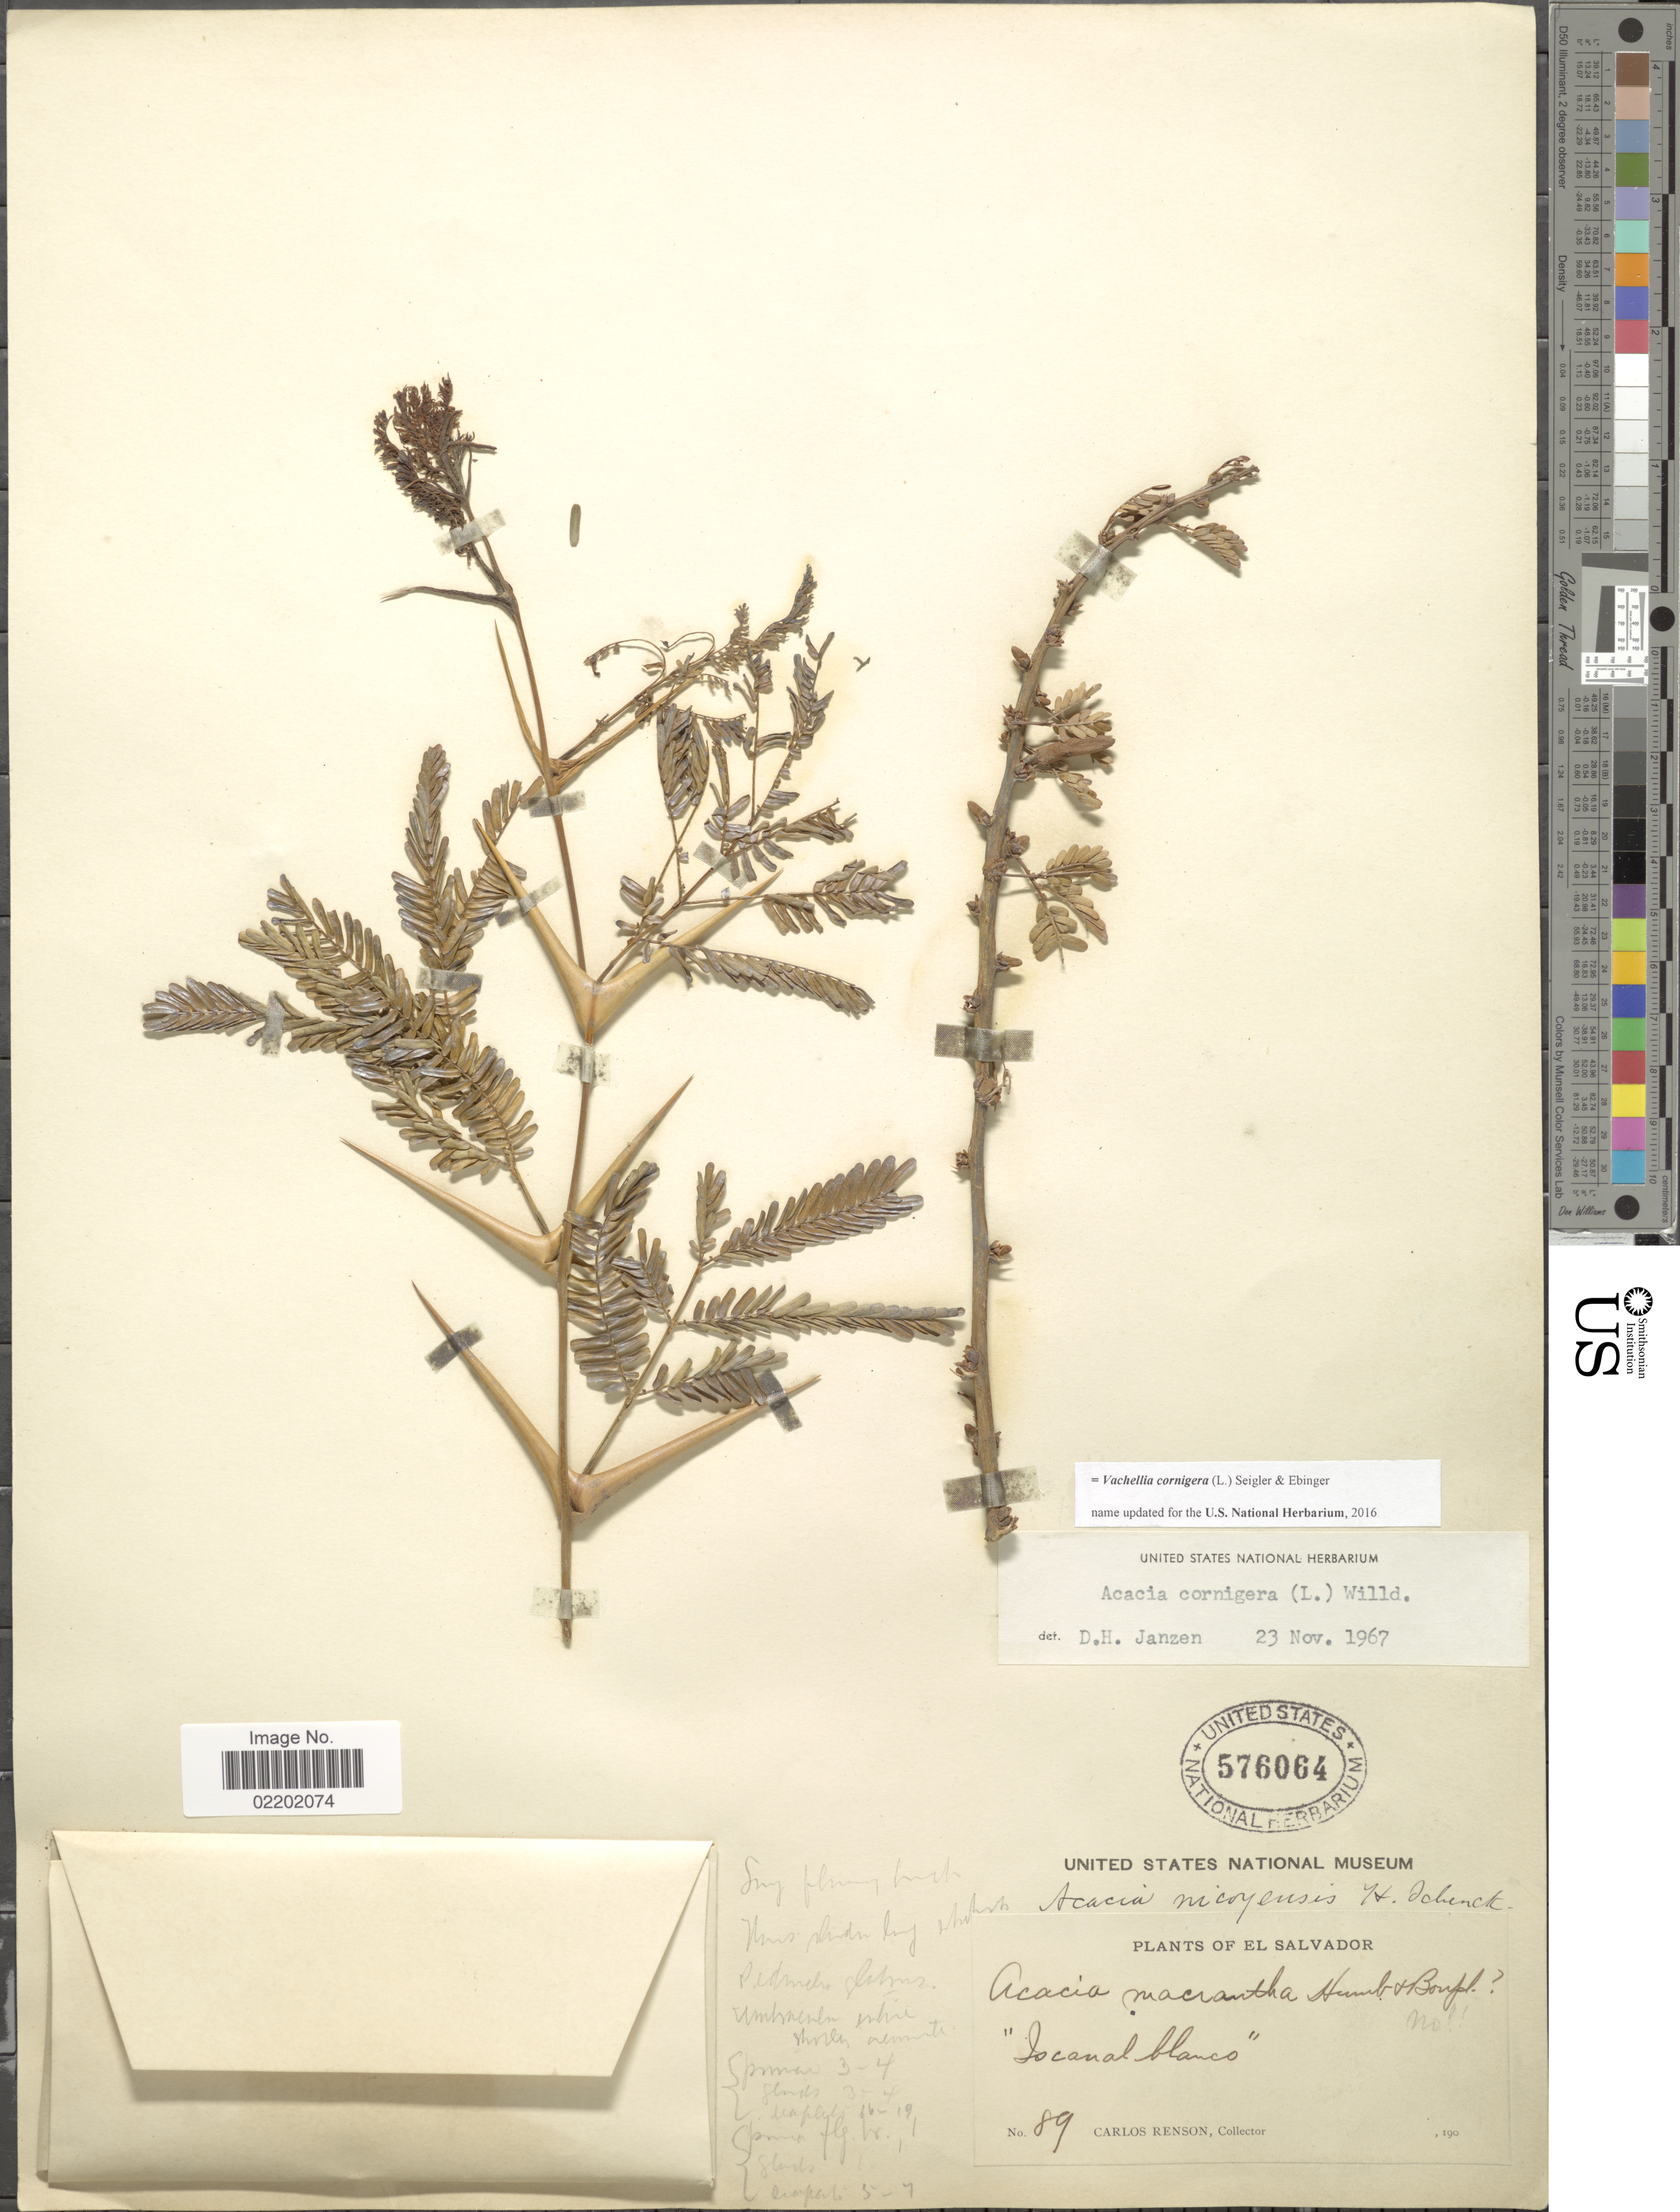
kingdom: Plantae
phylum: Tracheophyta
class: Magnoliopsida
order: Fabales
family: Fabaceae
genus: Vachellia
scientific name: Vachellia cornigera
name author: (L.) Seigler & Ebinger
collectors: C. Renson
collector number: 89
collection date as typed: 190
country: El Salvador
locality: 'Iscanal blanco'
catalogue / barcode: US 576064